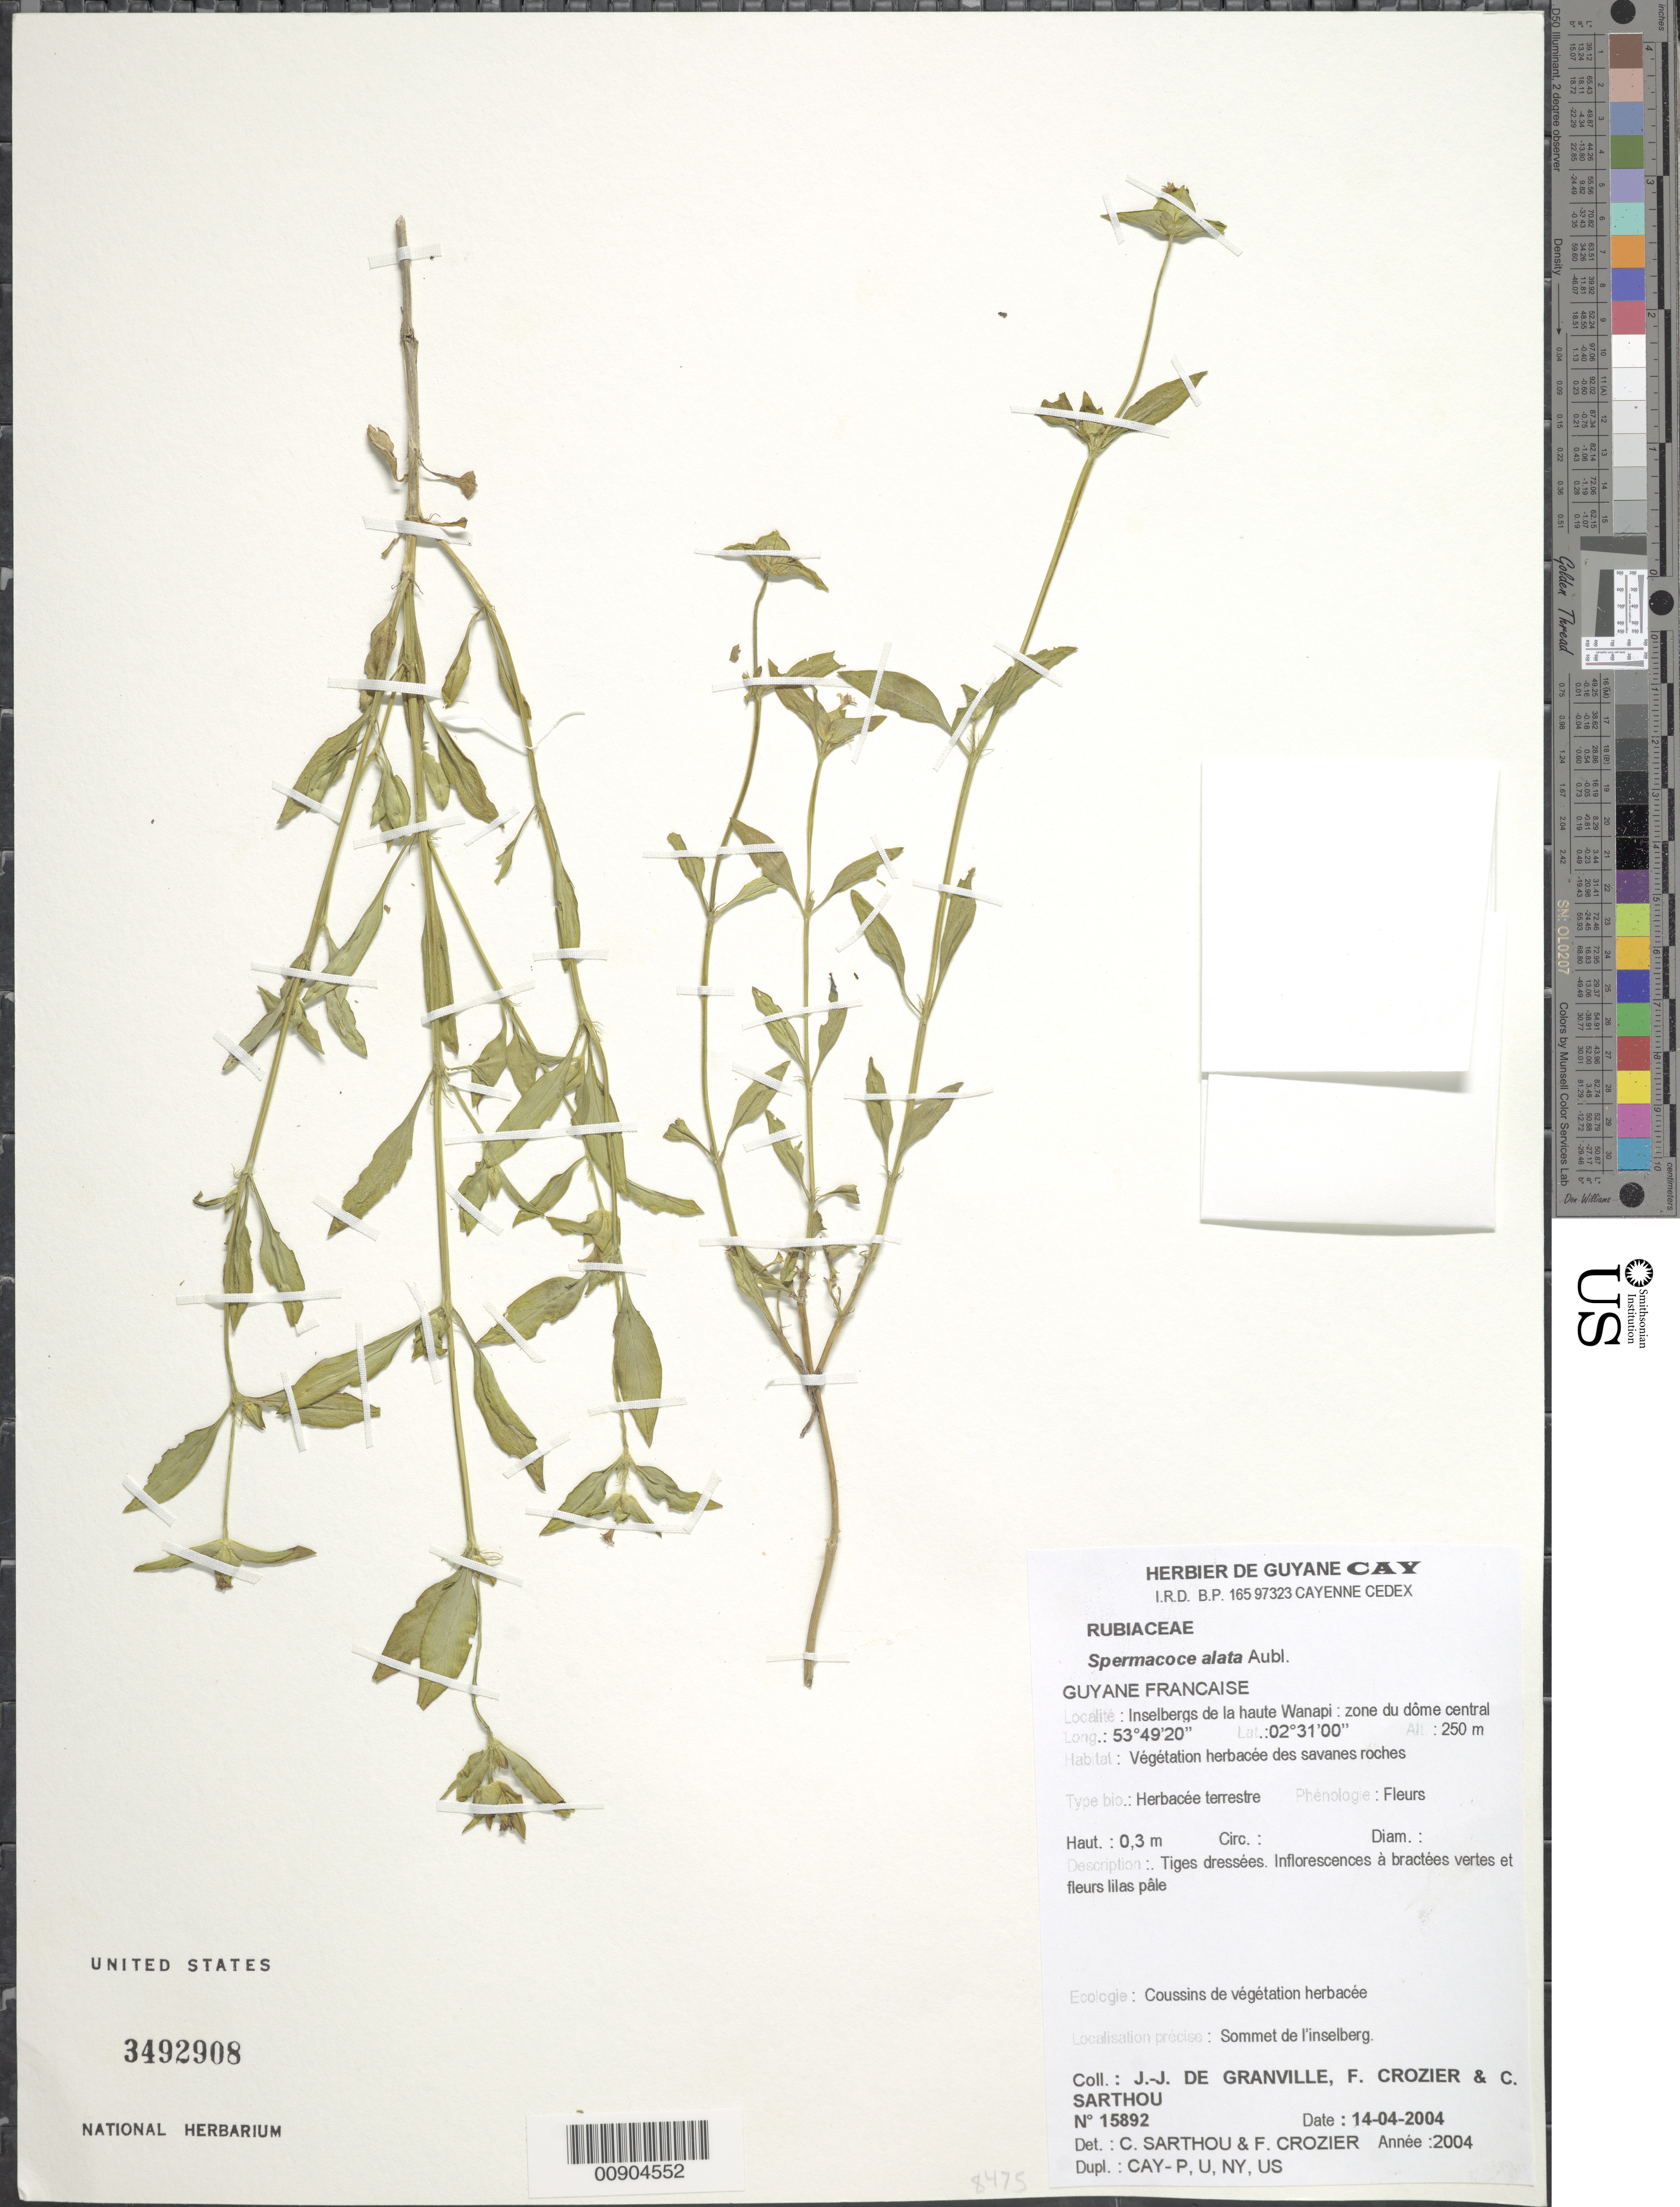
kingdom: Plantae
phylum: Tracheophyta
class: Magnoliopsida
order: Gentianales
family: Rubiaceae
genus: Spermacoce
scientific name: Spermacoce alata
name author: Aubl.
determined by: Sarthou, C.; Crozier, F.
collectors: J.-J. de Granville, F. Crozier & C. Sarthou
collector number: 15892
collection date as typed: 14-Apr-04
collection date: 2004-04-14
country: French Guiana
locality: Inselbergs de la haute Wanapi, sommet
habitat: Végétation herbacée des savanes roches; coussins de végétation herbacée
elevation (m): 250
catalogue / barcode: US 3492908